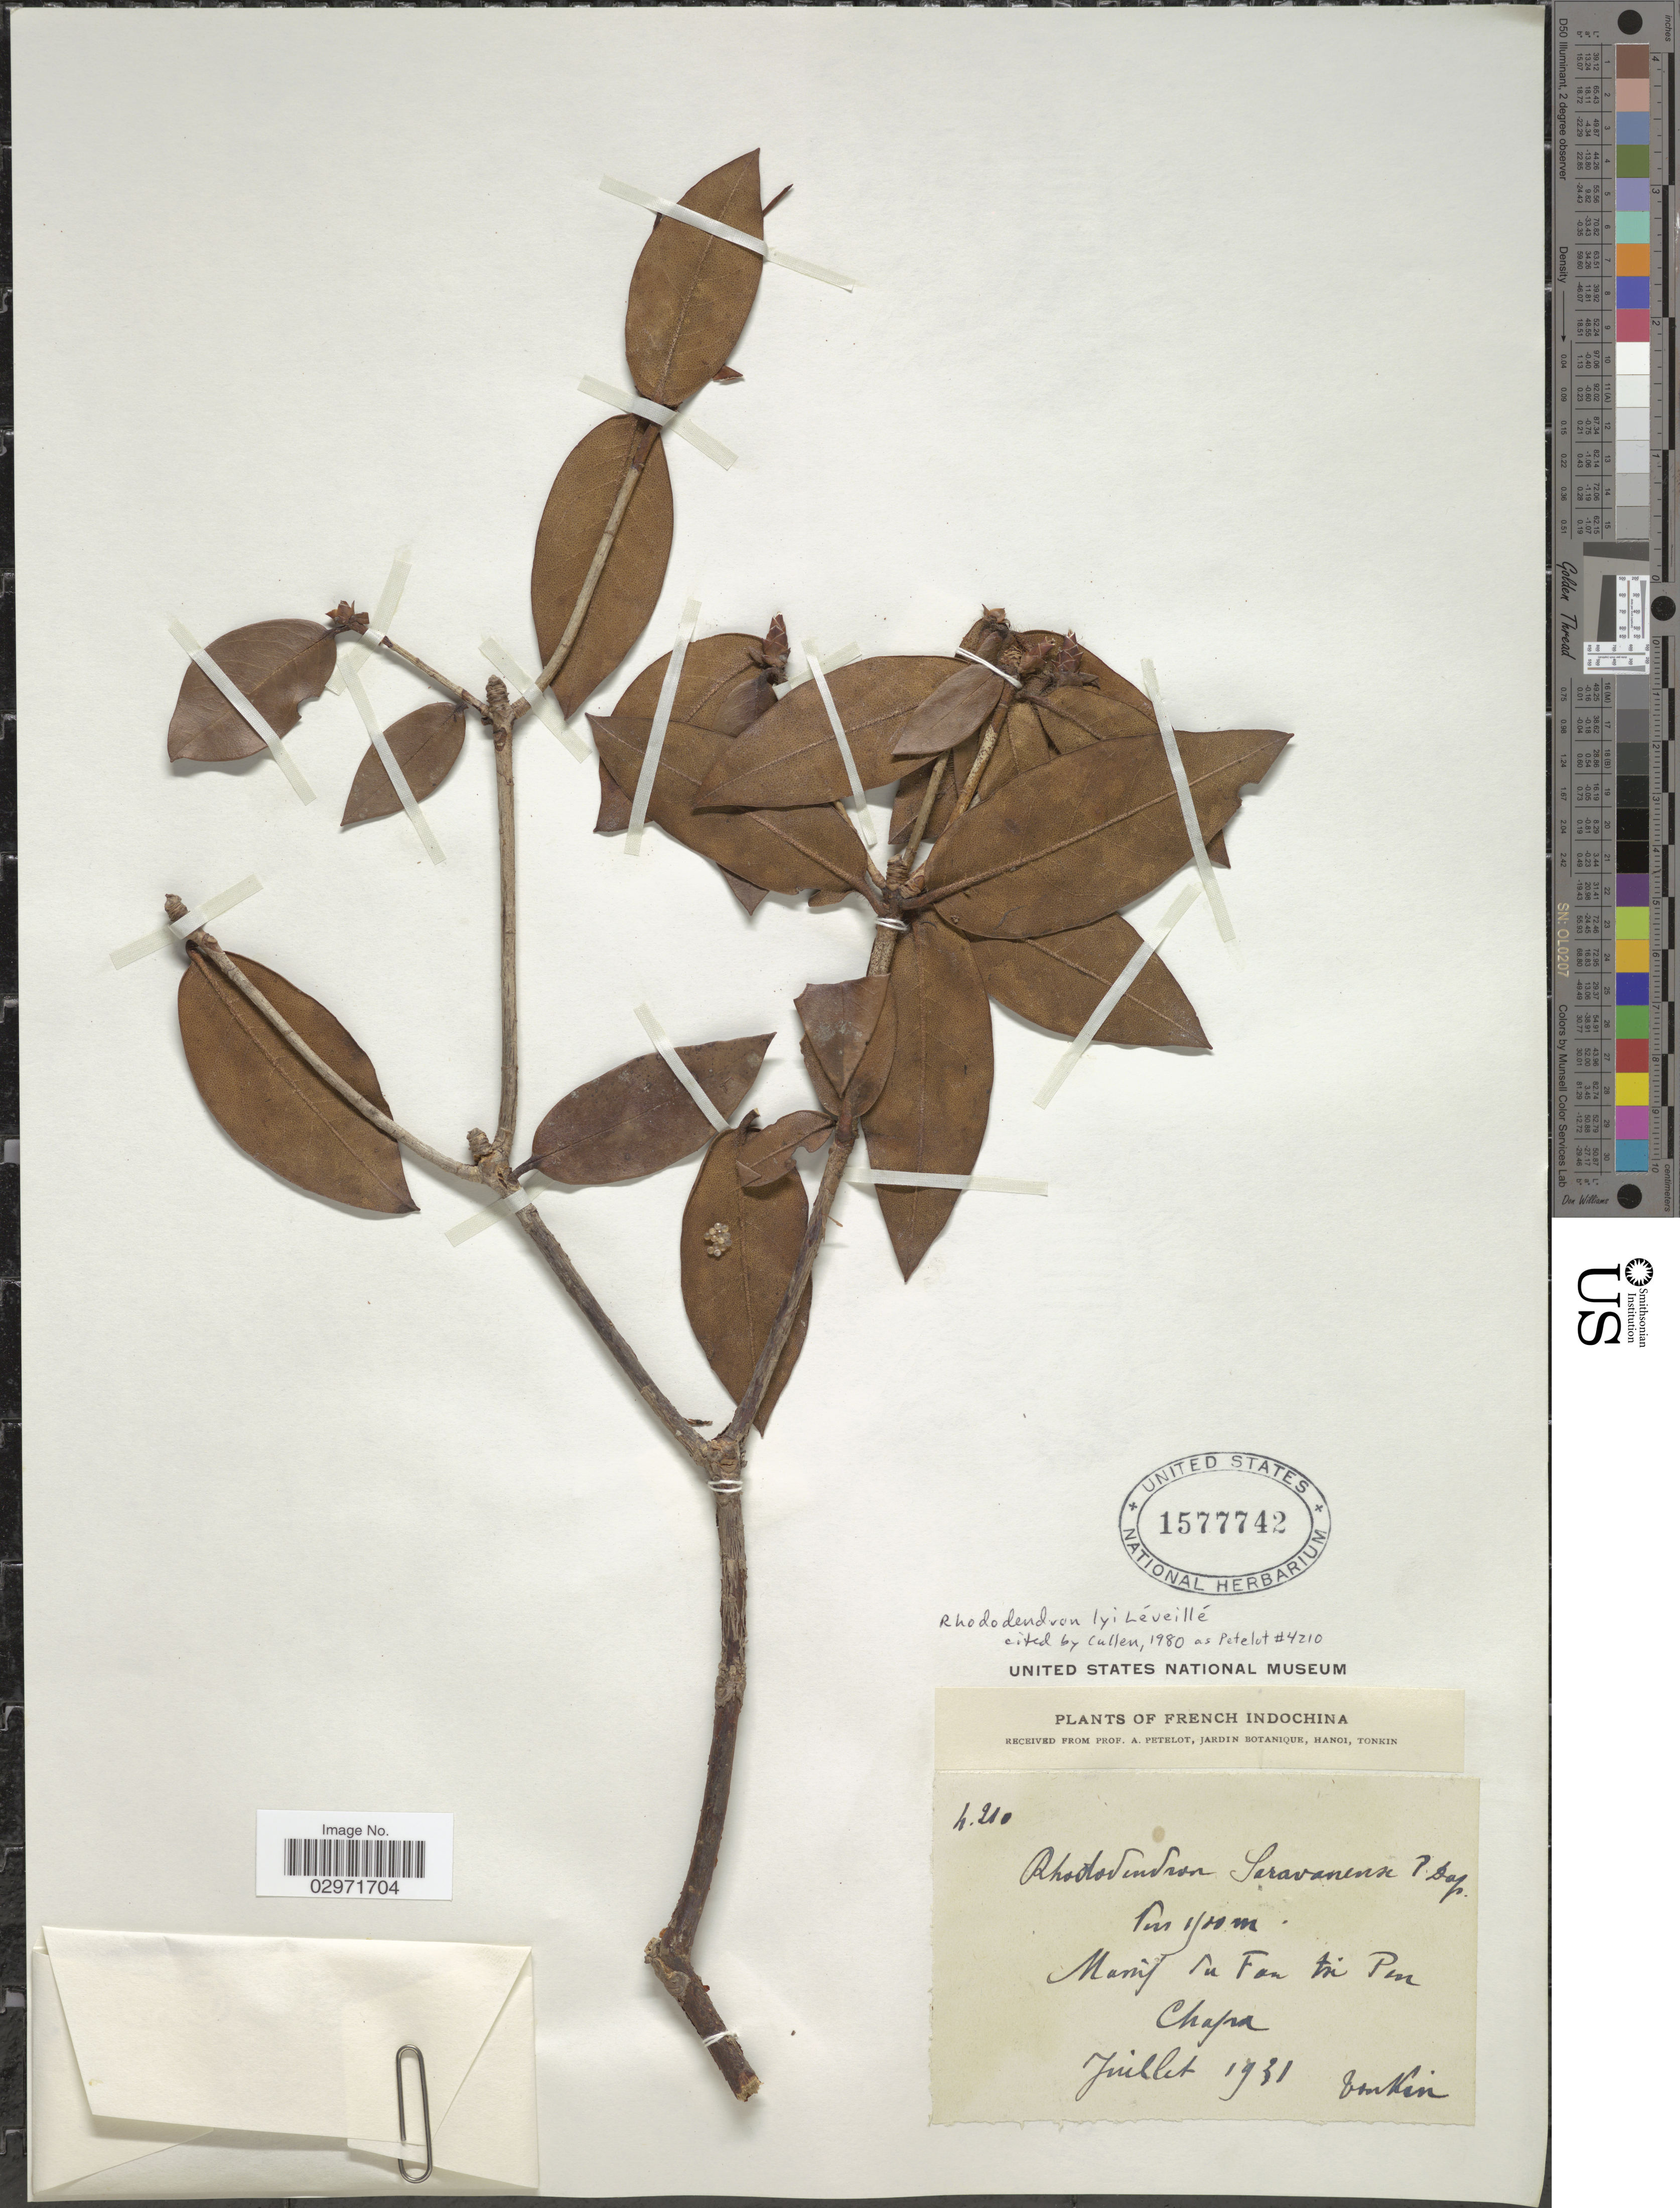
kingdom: Plantae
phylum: Tracheophyta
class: Magnoliopsida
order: Ericales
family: Ericaceae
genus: Rhododendron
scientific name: Rhododendron lyi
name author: H. Lév.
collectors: A. Petelot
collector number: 4210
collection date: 1931-07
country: Vietnam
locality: Tonkin. Massif du Fan tu Pin. Chapa. French Indochina.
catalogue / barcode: US 1577742